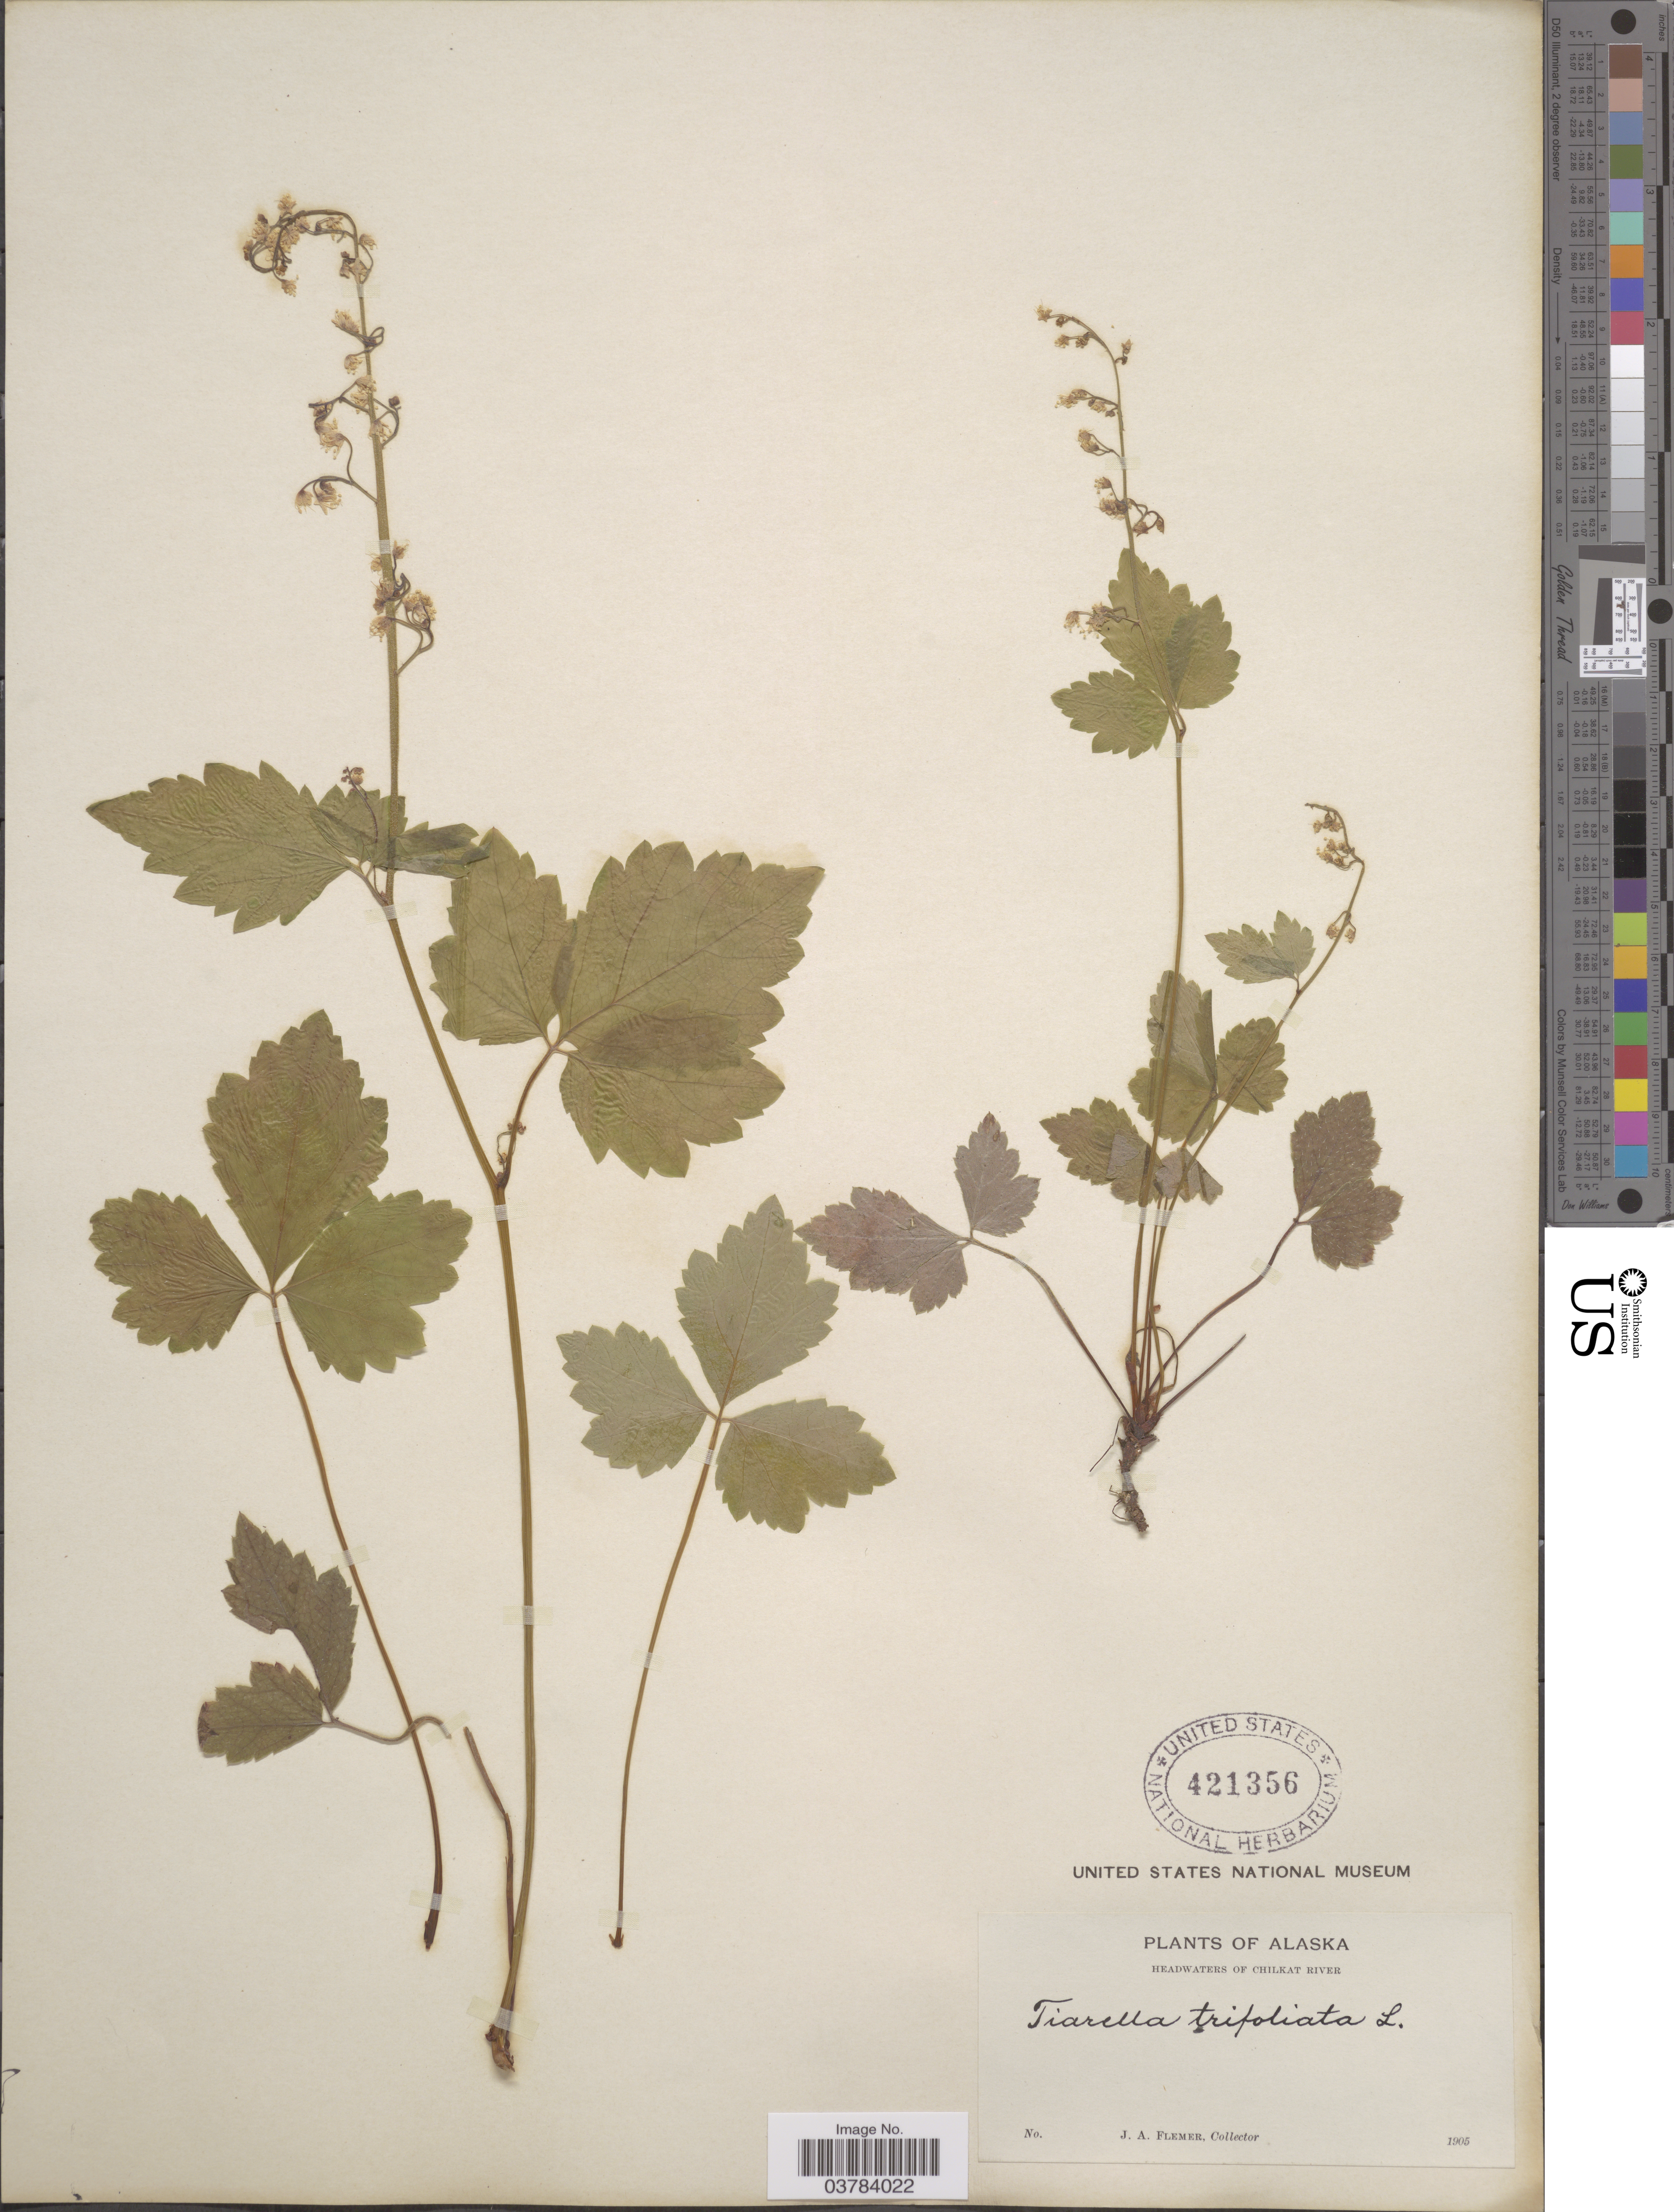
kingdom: Plantae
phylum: Tracheophyta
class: Magnoliopsida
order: Saxifragales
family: Saxifragaceae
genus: Tiarella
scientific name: Tiarella trifoliata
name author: L.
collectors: J. Flemer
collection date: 1905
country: United States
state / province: Alaska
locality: Headwaters of Chilkat River.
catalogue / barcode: US 421356